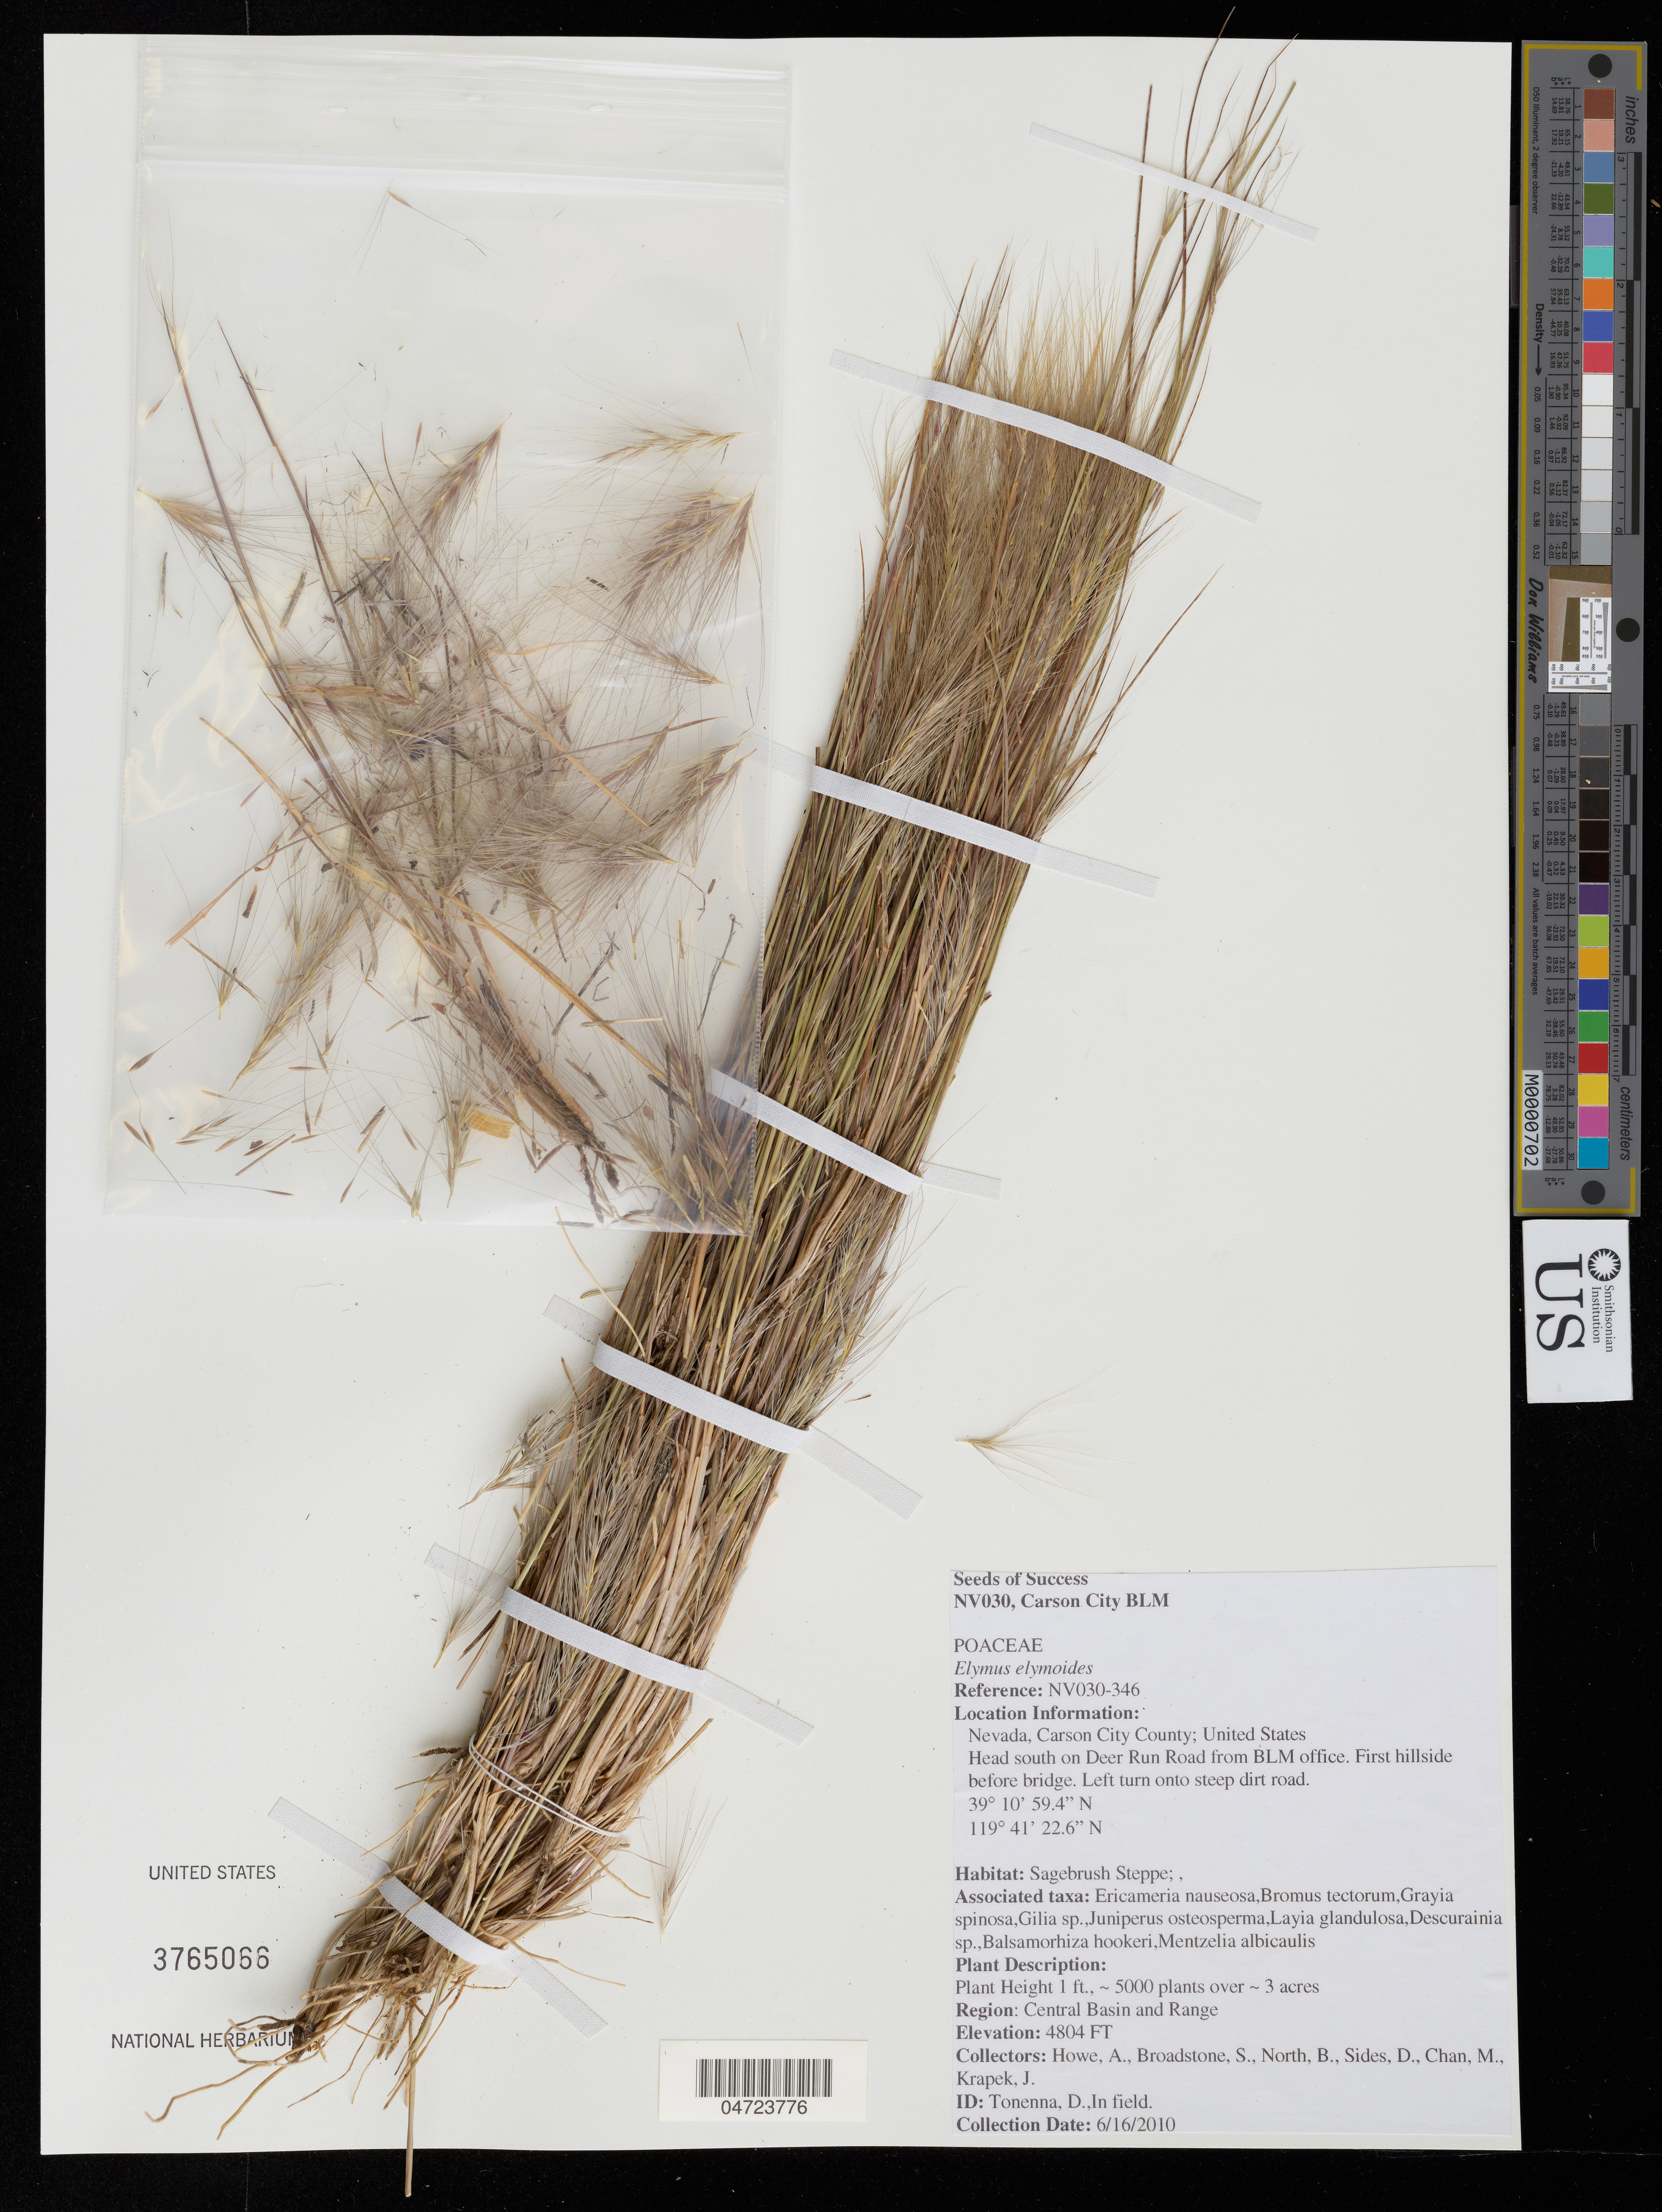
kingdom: Plantae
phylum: Tracheophyta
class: Liliopsida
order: Poales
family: Poaceae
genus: Elymus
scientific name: Elymus elymoides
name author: (Raf.) Swezey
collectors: A. Howe, S. Broadstone, B. North, D. Sides & et al.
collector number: NV030-346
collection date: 2010-06-16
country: United States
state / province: Nevada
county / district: Carson City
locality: Carson City County. Head south on Deer Run Road from BLM office. First hillside before bridge. Left turn onto steep dirt road. Region: Central Basin and Range.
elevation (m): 1464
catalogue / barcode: US 3765066